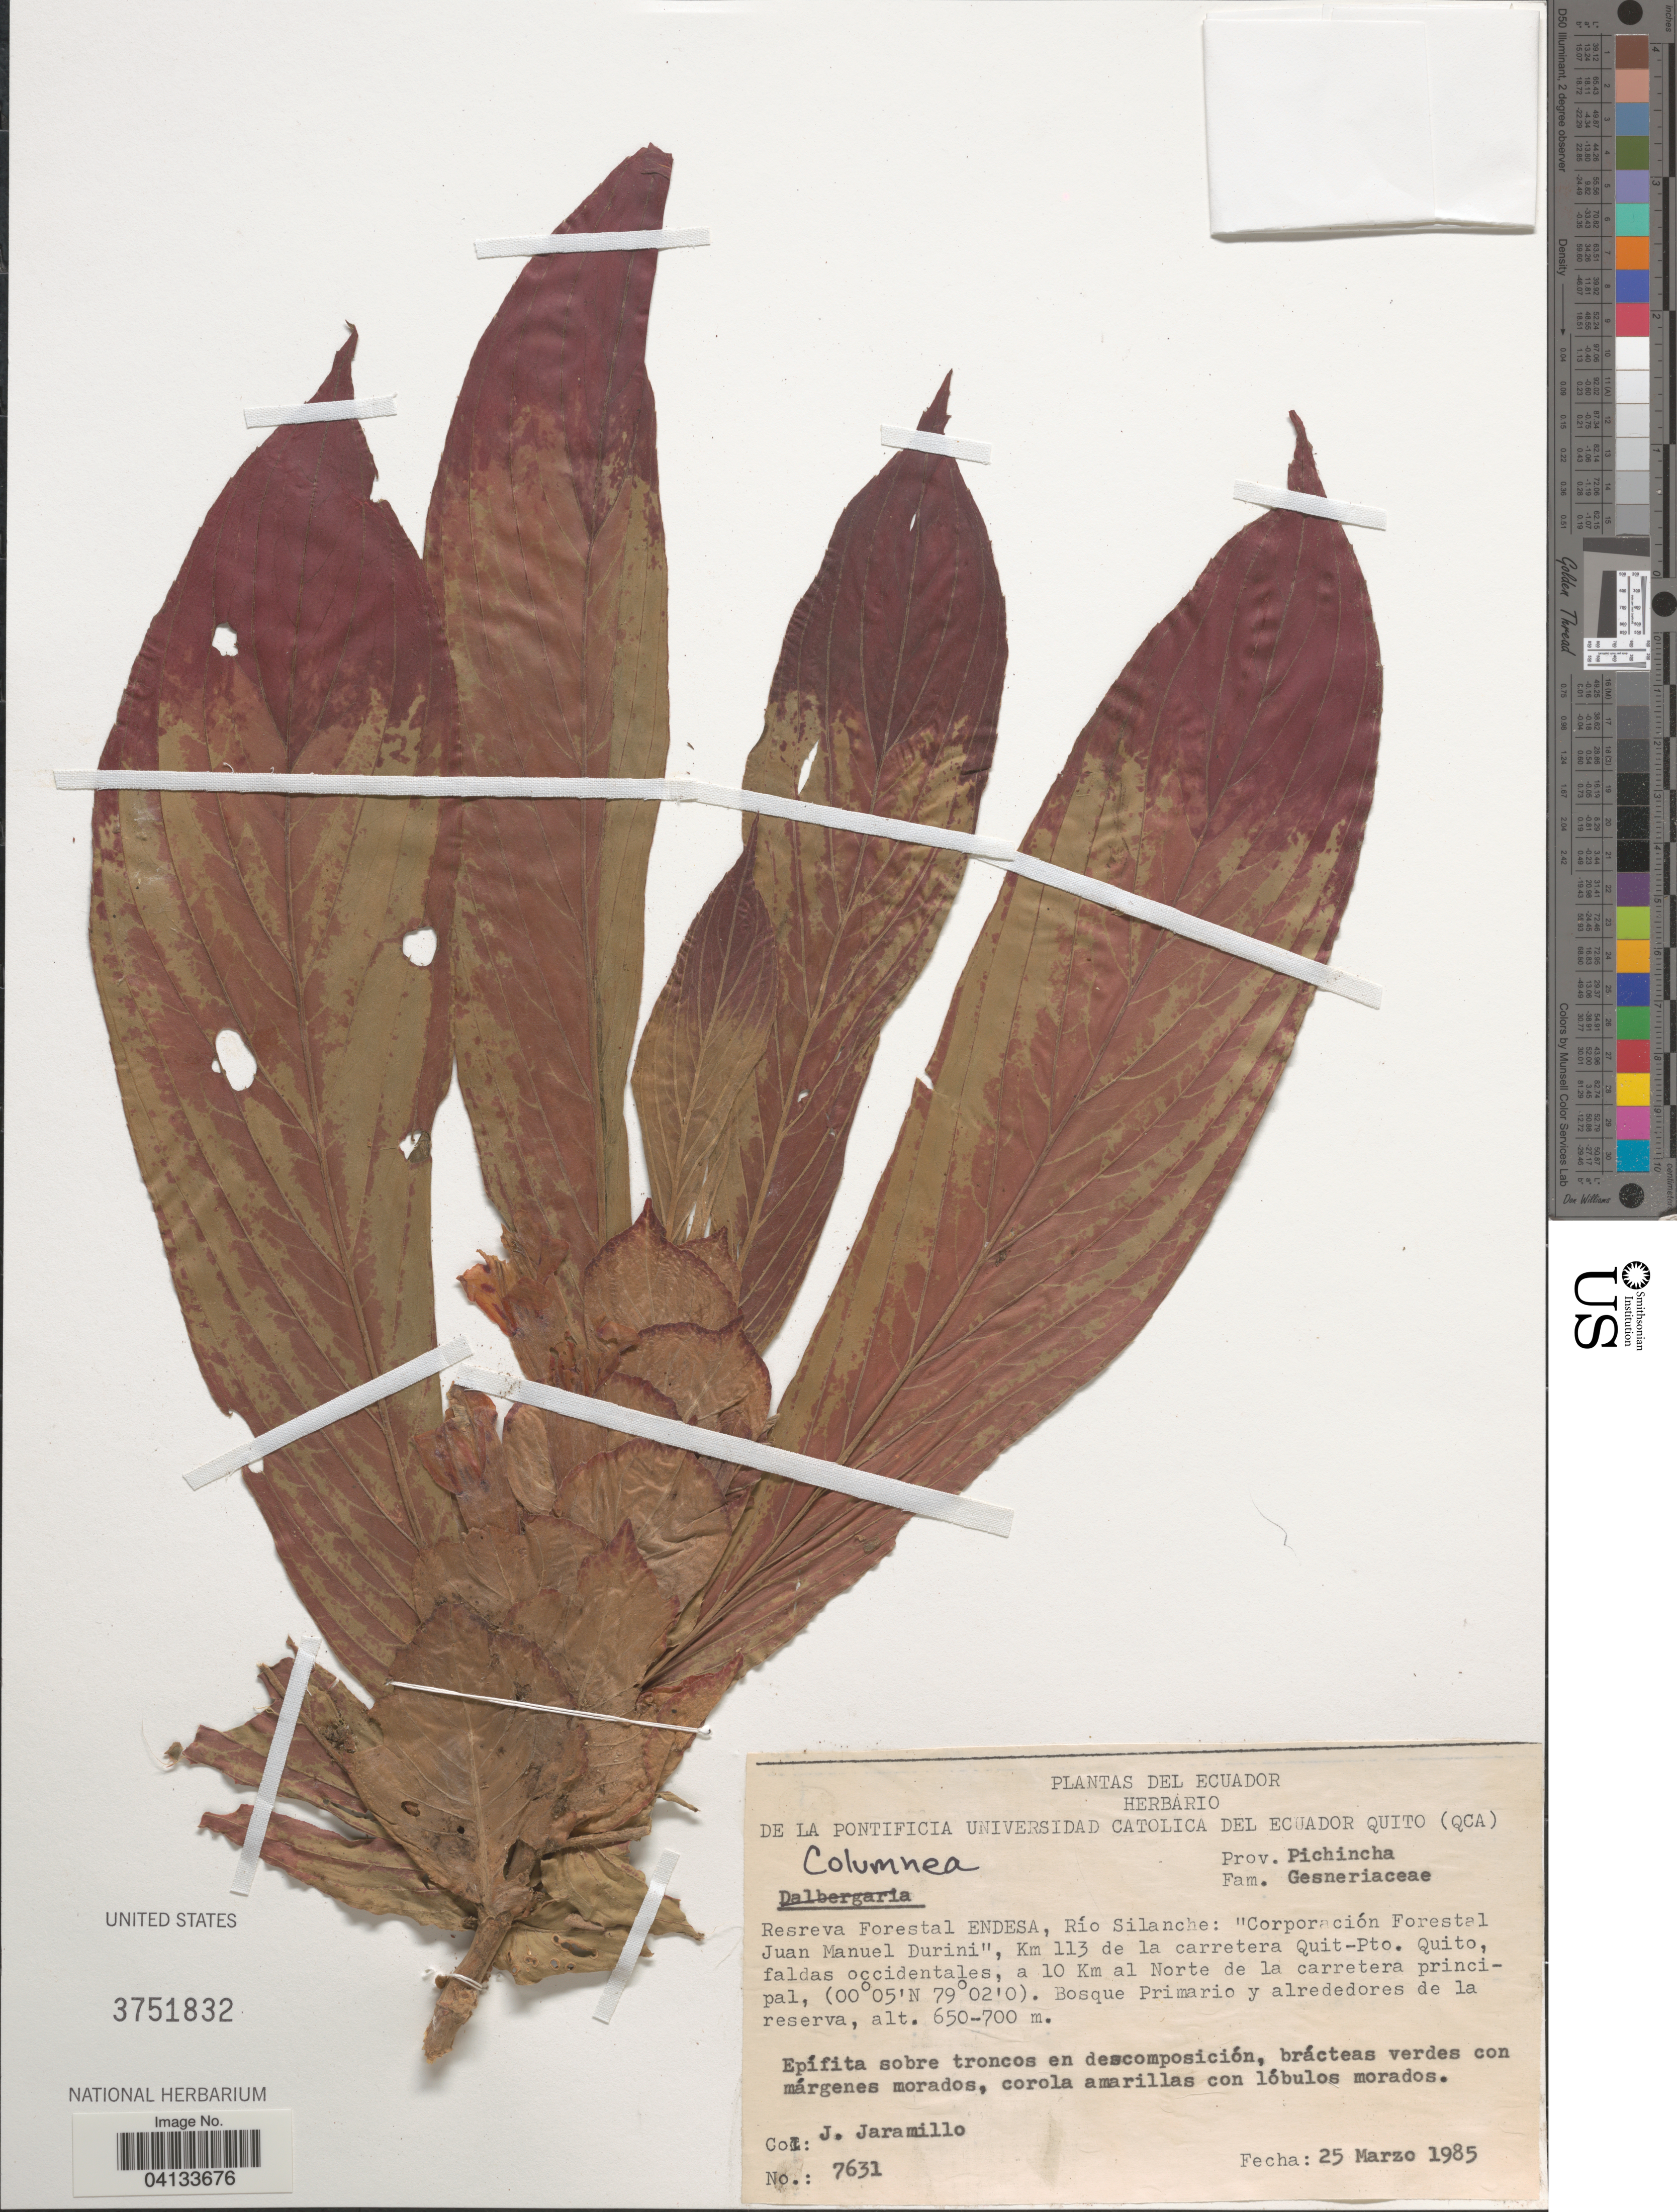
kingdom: Plantae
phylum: Tracheophyta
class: Magnoliopsida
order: Lamiales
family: Gesneriaceae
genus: Columnea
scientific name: Columnea sp.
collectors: J. Jaramillo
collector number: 7631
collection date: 1985-03-25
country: Ecuador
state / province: Pichincha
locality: Reserva Forestal ENDESA, Río Silanche: "Corporación Forestal Juan Manuel Durini", Km 113 de la carretera Quito-Pto. Quito, faldas occidentales, a 10 Km al Norte de la carretera principal.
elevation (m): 650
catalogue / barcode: US 3751832